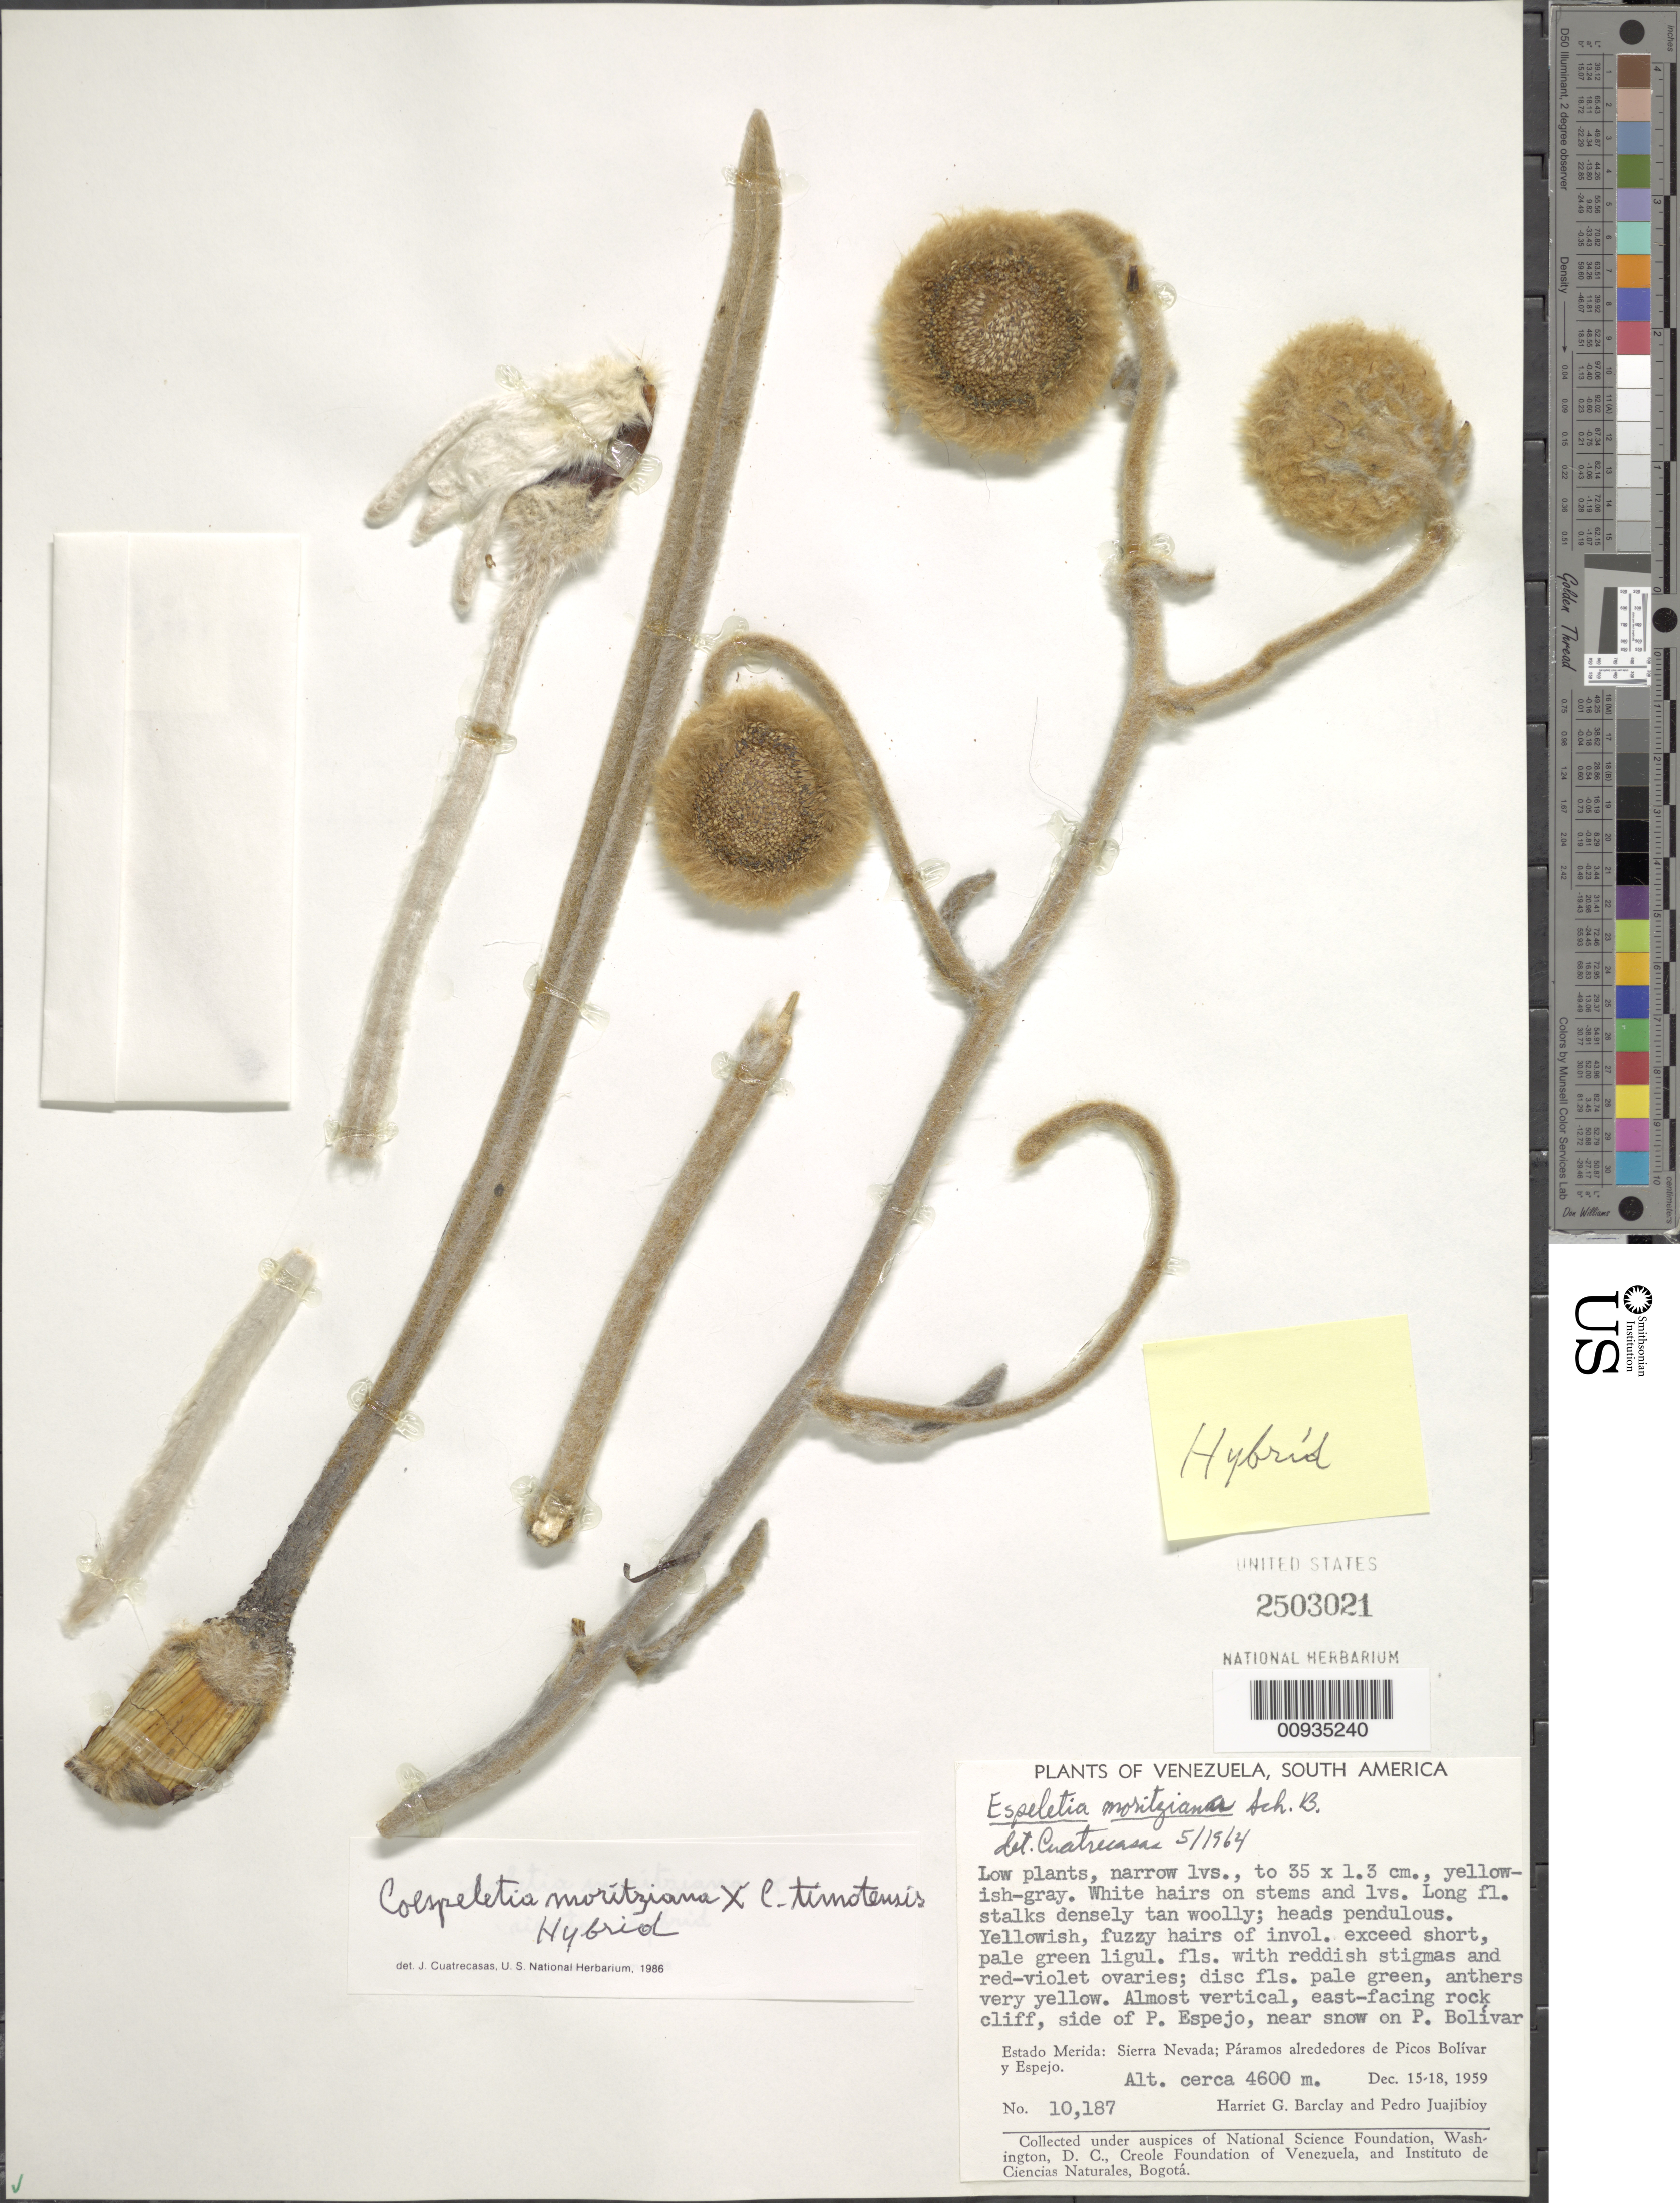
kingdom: Plantae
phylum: Tracheophyta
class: Magnoliopsida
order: Asterales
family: Asteraceae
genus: Coespeletia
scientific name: Coespeletia moritziana x C. timotensis (Cuatrec.) Cuatrec.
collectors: H. G. Barclay & P. Juajibioy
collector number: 10187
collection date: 1959-12-15/1959-12-18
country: Venezuela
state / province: Mérida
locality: Sierra Nevada; Páramos alrededores de Picos Bolívar y Espejo.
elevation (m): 4600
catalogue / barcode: US 2503021